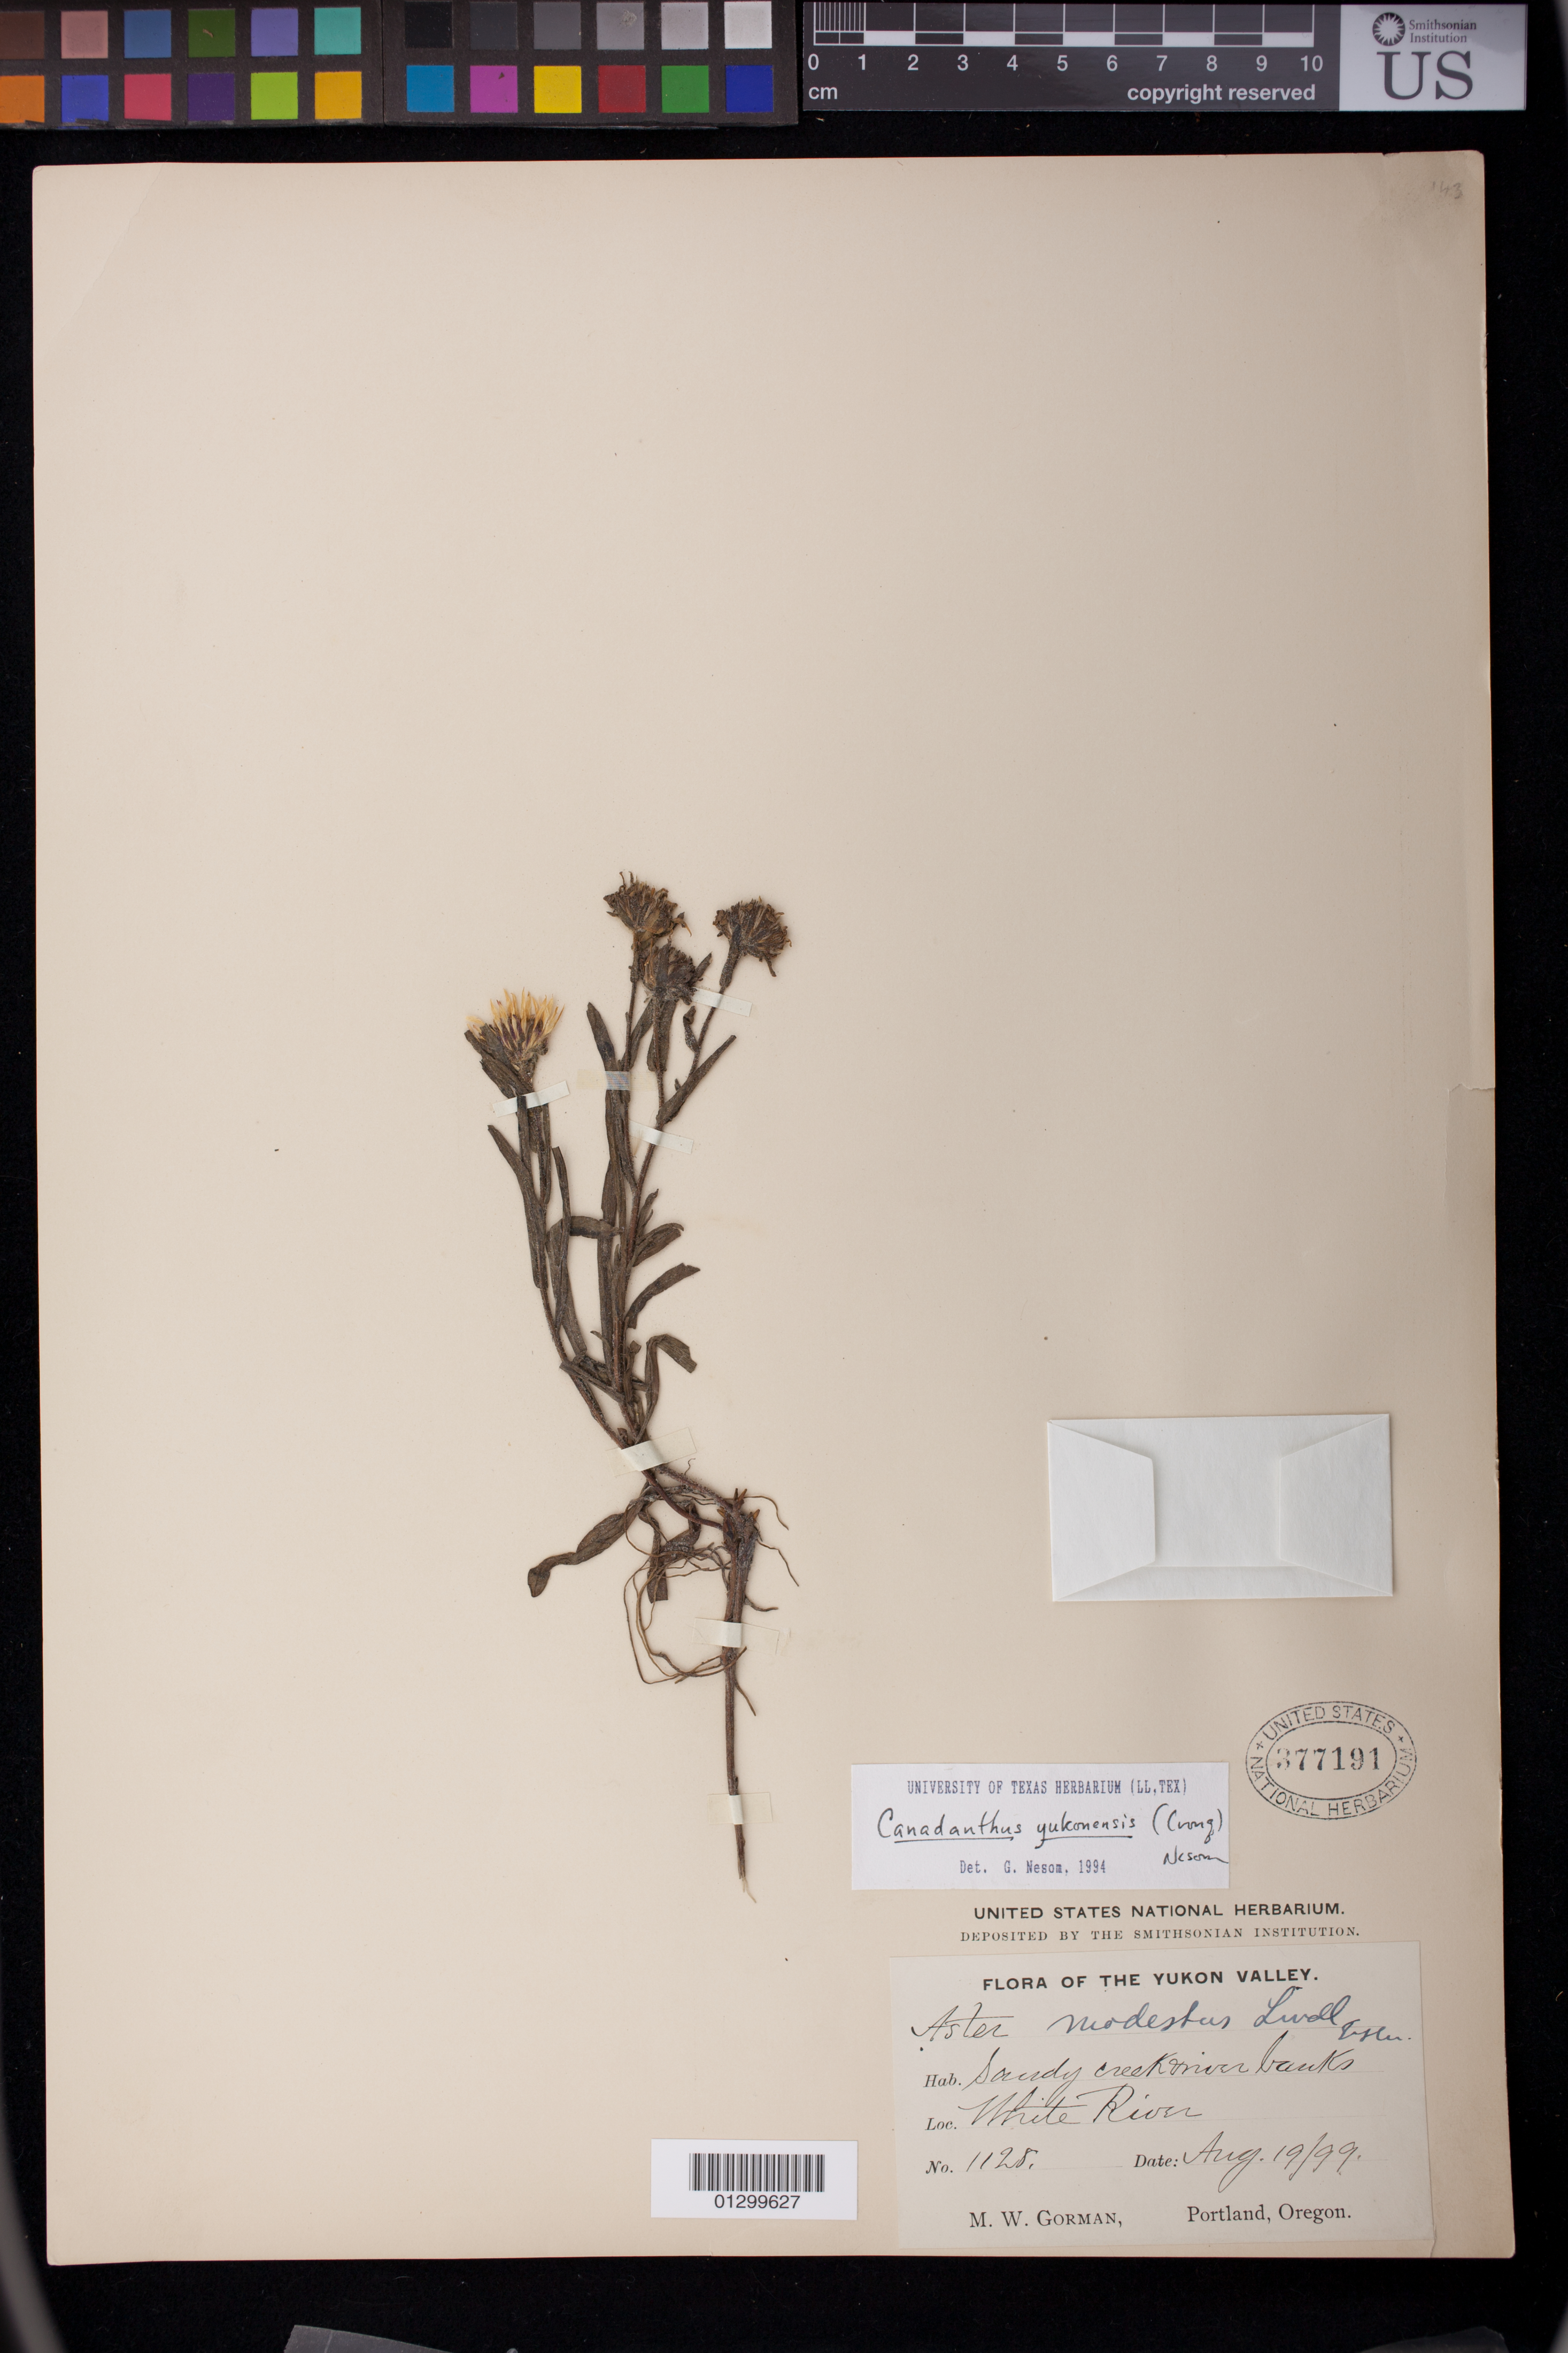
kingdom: Plantae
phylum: Tracheophyta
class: Magnoliopsida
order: Asterales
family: Asteraceae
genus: Canadanthus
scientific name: Canadanthus modestus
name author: (Lindl.) G.L. Nesom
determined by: Nesom, G.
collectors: M. W. Gorman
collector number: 1125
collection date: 1899-08-19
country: Canada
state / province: Yukon Territory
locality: White River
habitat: Sandy creek and river banks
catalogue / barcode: US 377191